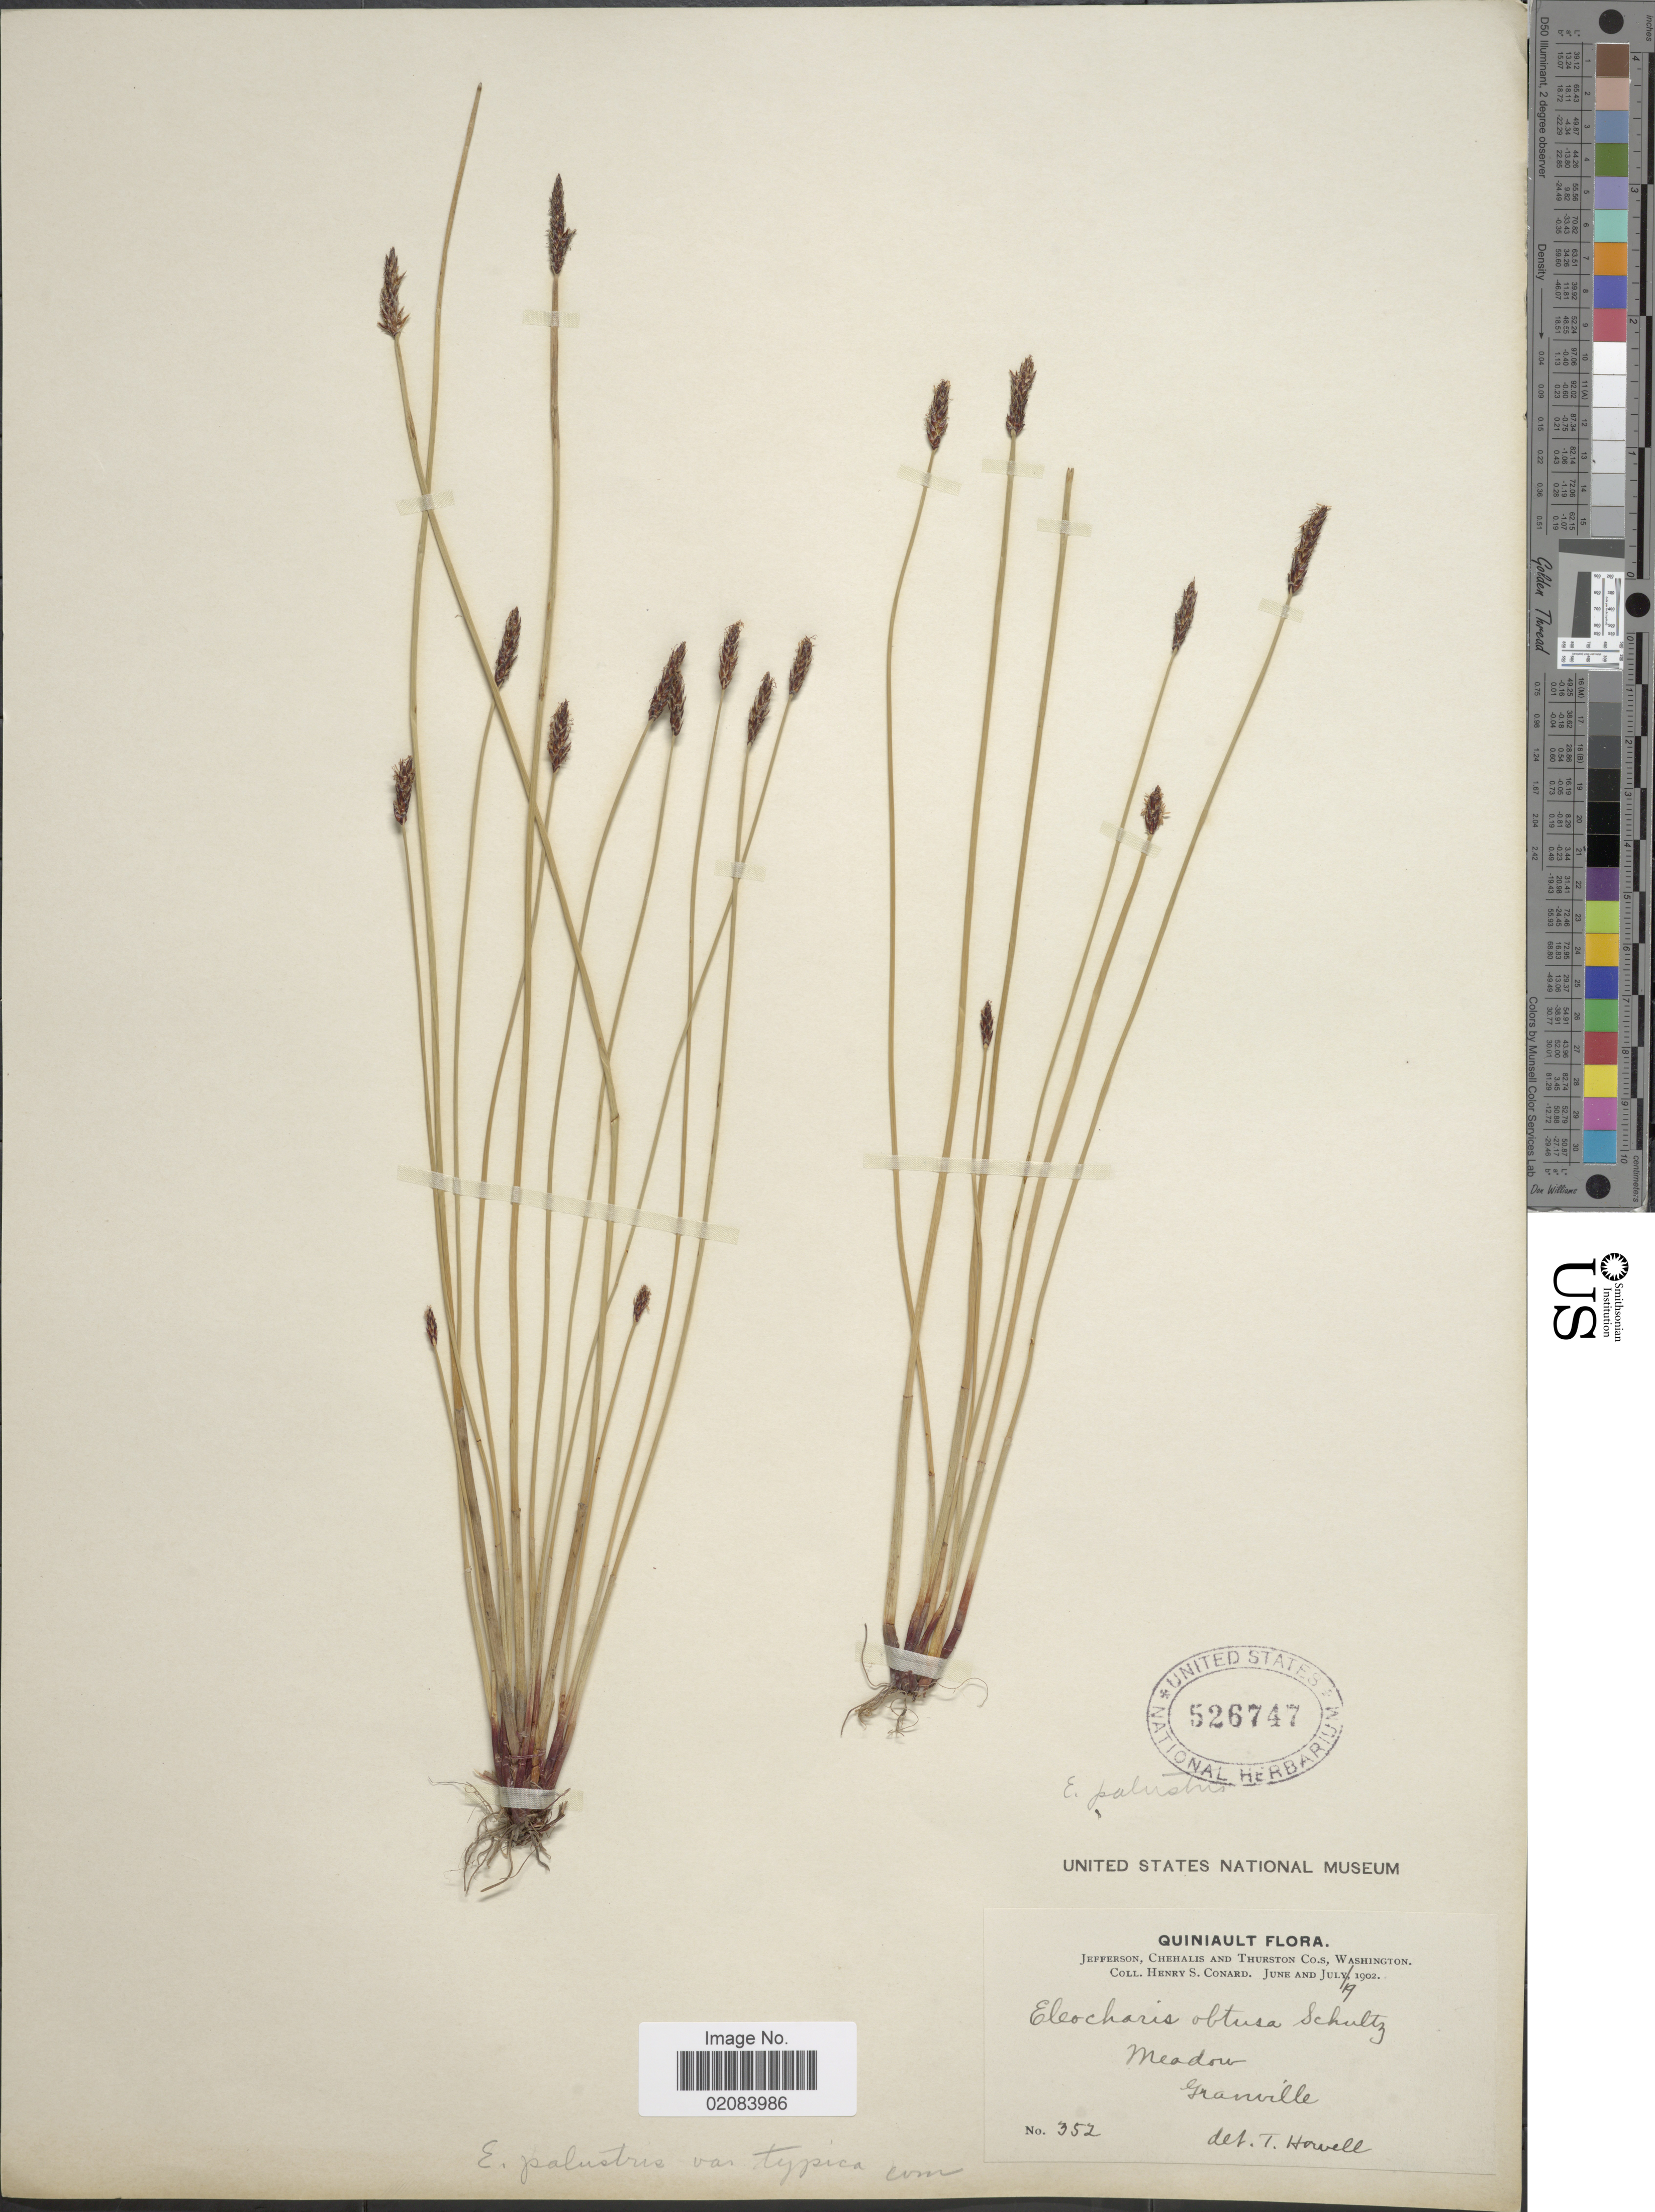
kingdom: Plantae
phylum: Tracheophyta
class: Liliopsida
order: Poales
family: Cyperaceae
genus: Eleocharis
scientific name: Eleocharis palustris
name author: (L.) Roem. & Schult.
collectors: H. S. Conard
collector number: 352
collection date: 1902-07-19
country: United States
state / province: Washington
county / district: Thurston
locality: Quinuault, Jefferson, Chehalis and Thurston Co.s, washington. Granville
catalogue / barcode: US 526747